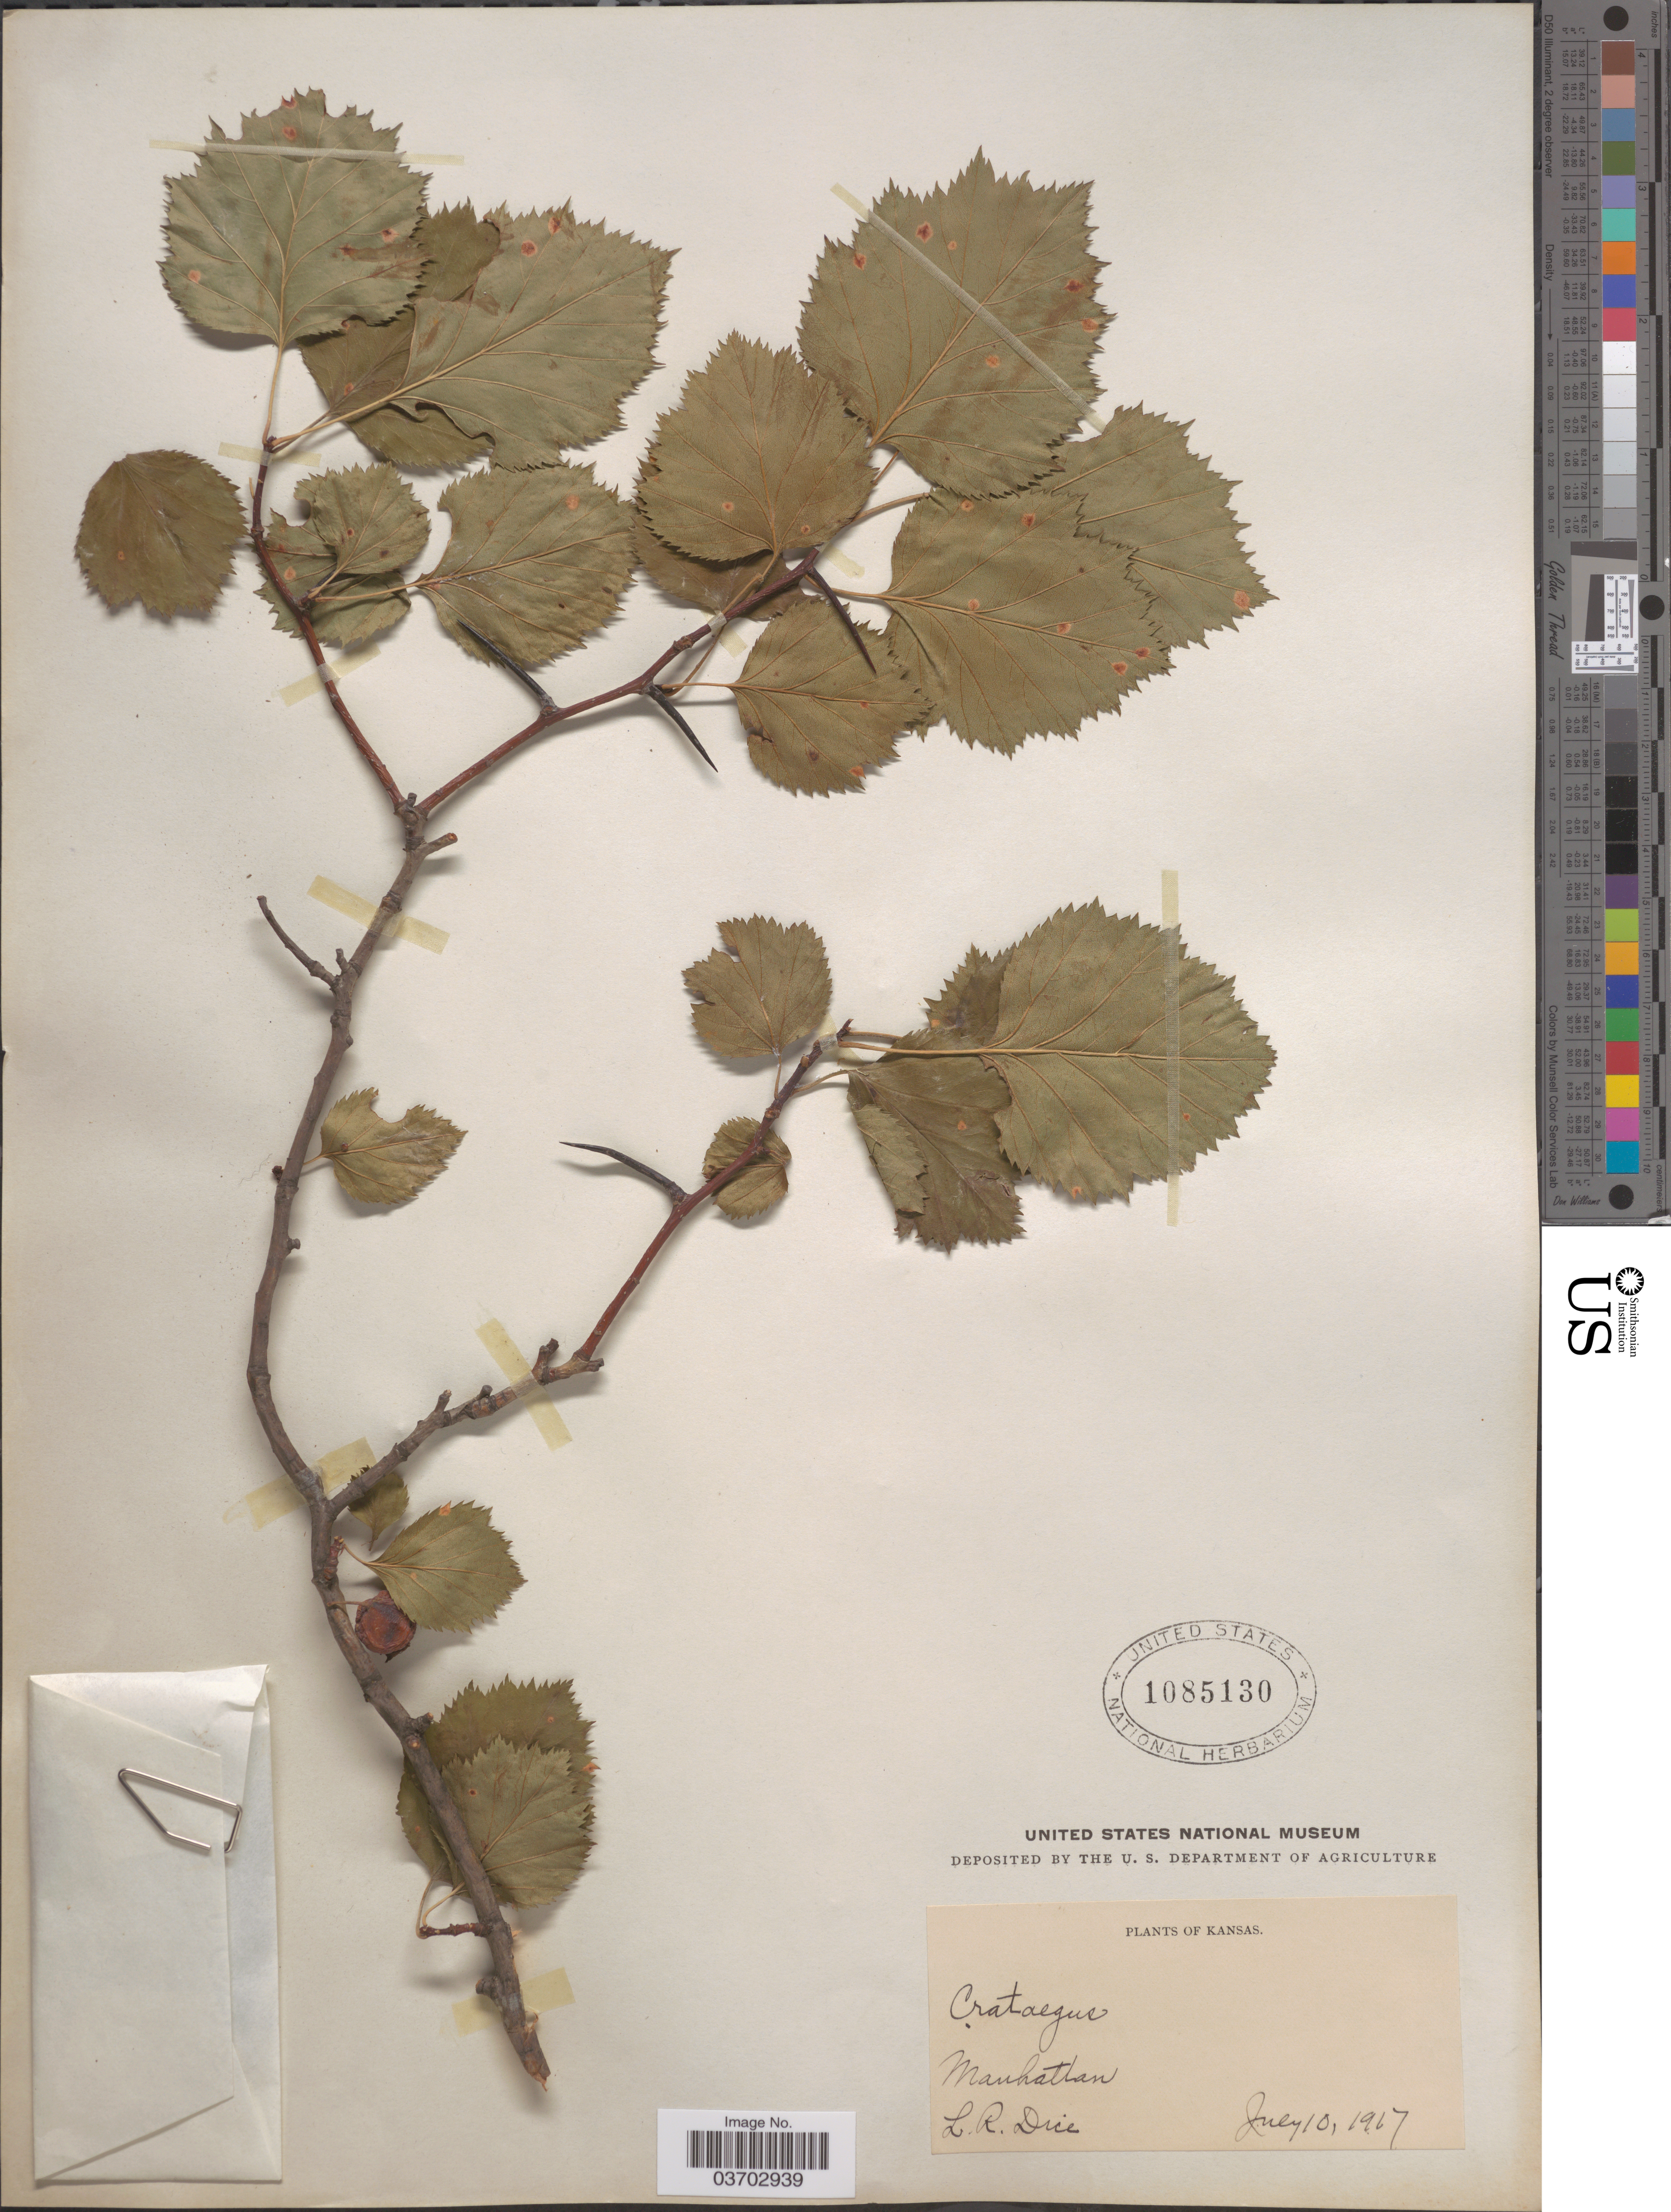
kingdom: Plantae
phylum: Tracheophyta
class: Magnoliopsida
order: Rosales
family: Rosaceae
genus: Crataegus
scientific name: Crataegus sp.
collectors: L. Dice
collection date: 1917-07-10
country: United States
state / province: Kansas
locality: Manhattan.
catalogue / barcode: US 1085130